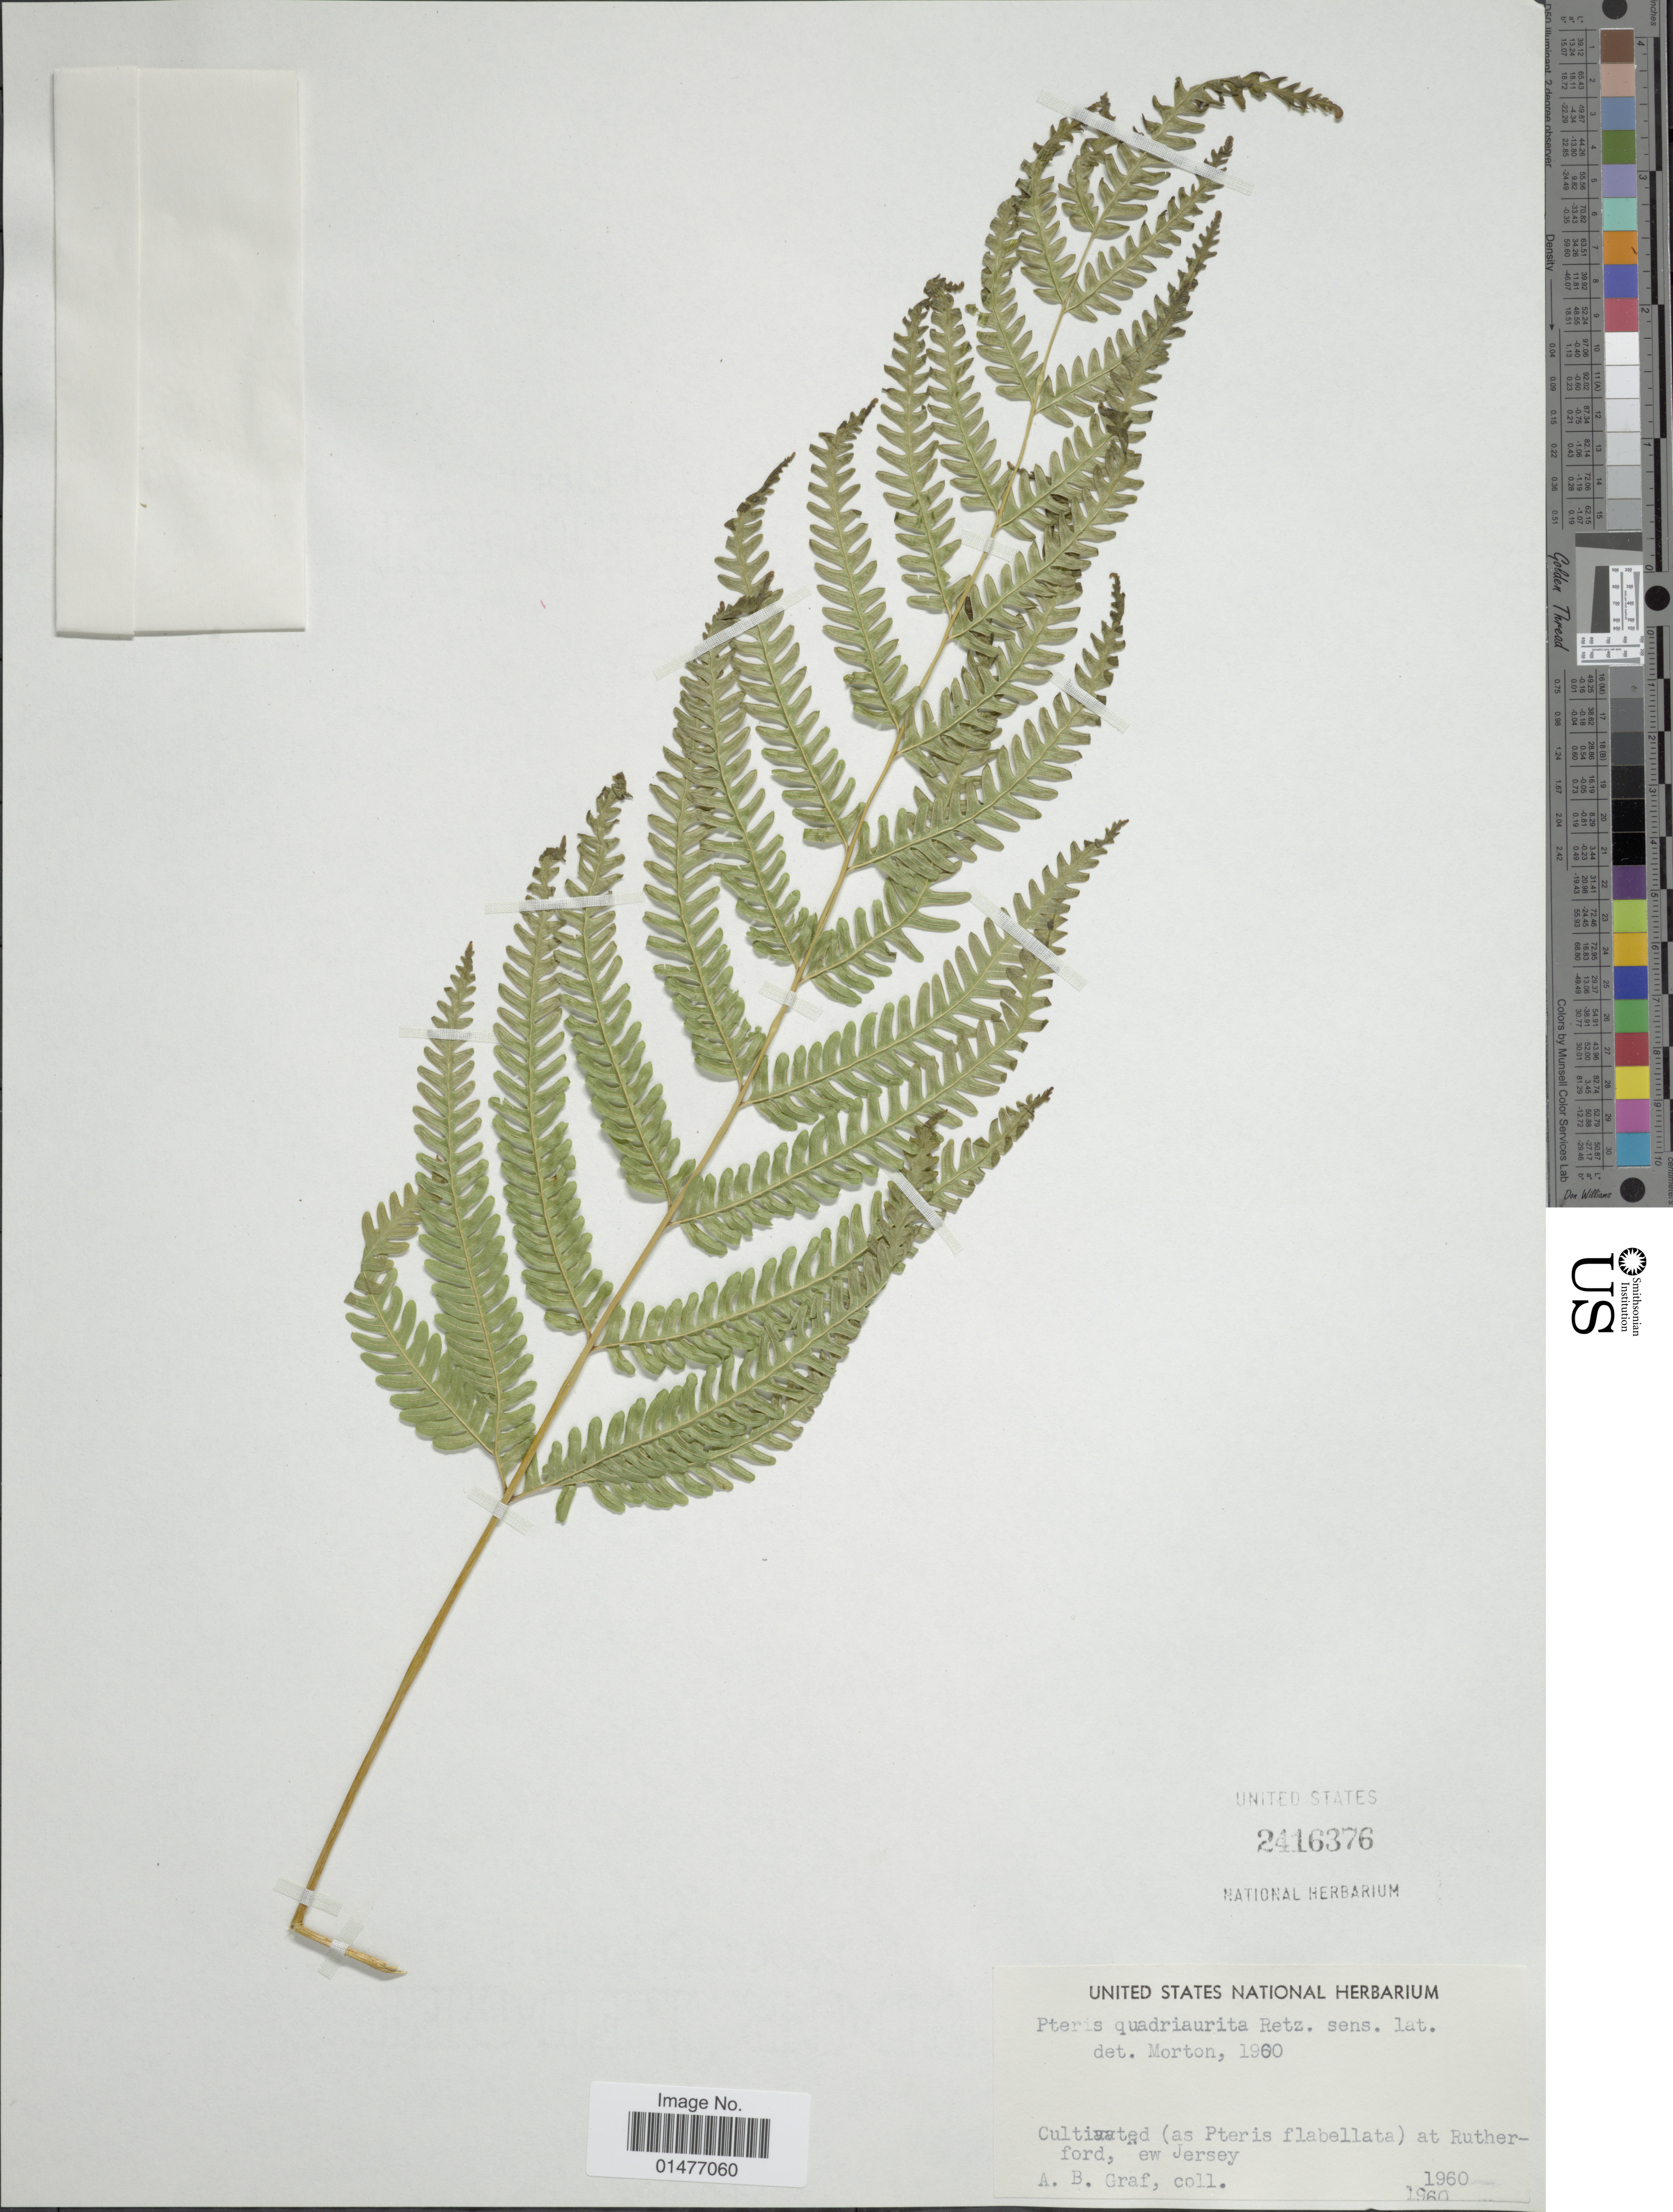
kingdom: Plantae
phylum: Tracheophyta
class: Polypodiopsida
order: Polypodiales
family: Pteridaceae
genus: Pteris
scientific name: Pteris quadriaurita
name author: Retz.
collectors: A. Graf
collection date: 1960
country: United States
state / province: New Jersey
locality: Cultivated (as Pteris flabellata) AT rUTHERFORD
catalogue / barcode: US 2416376